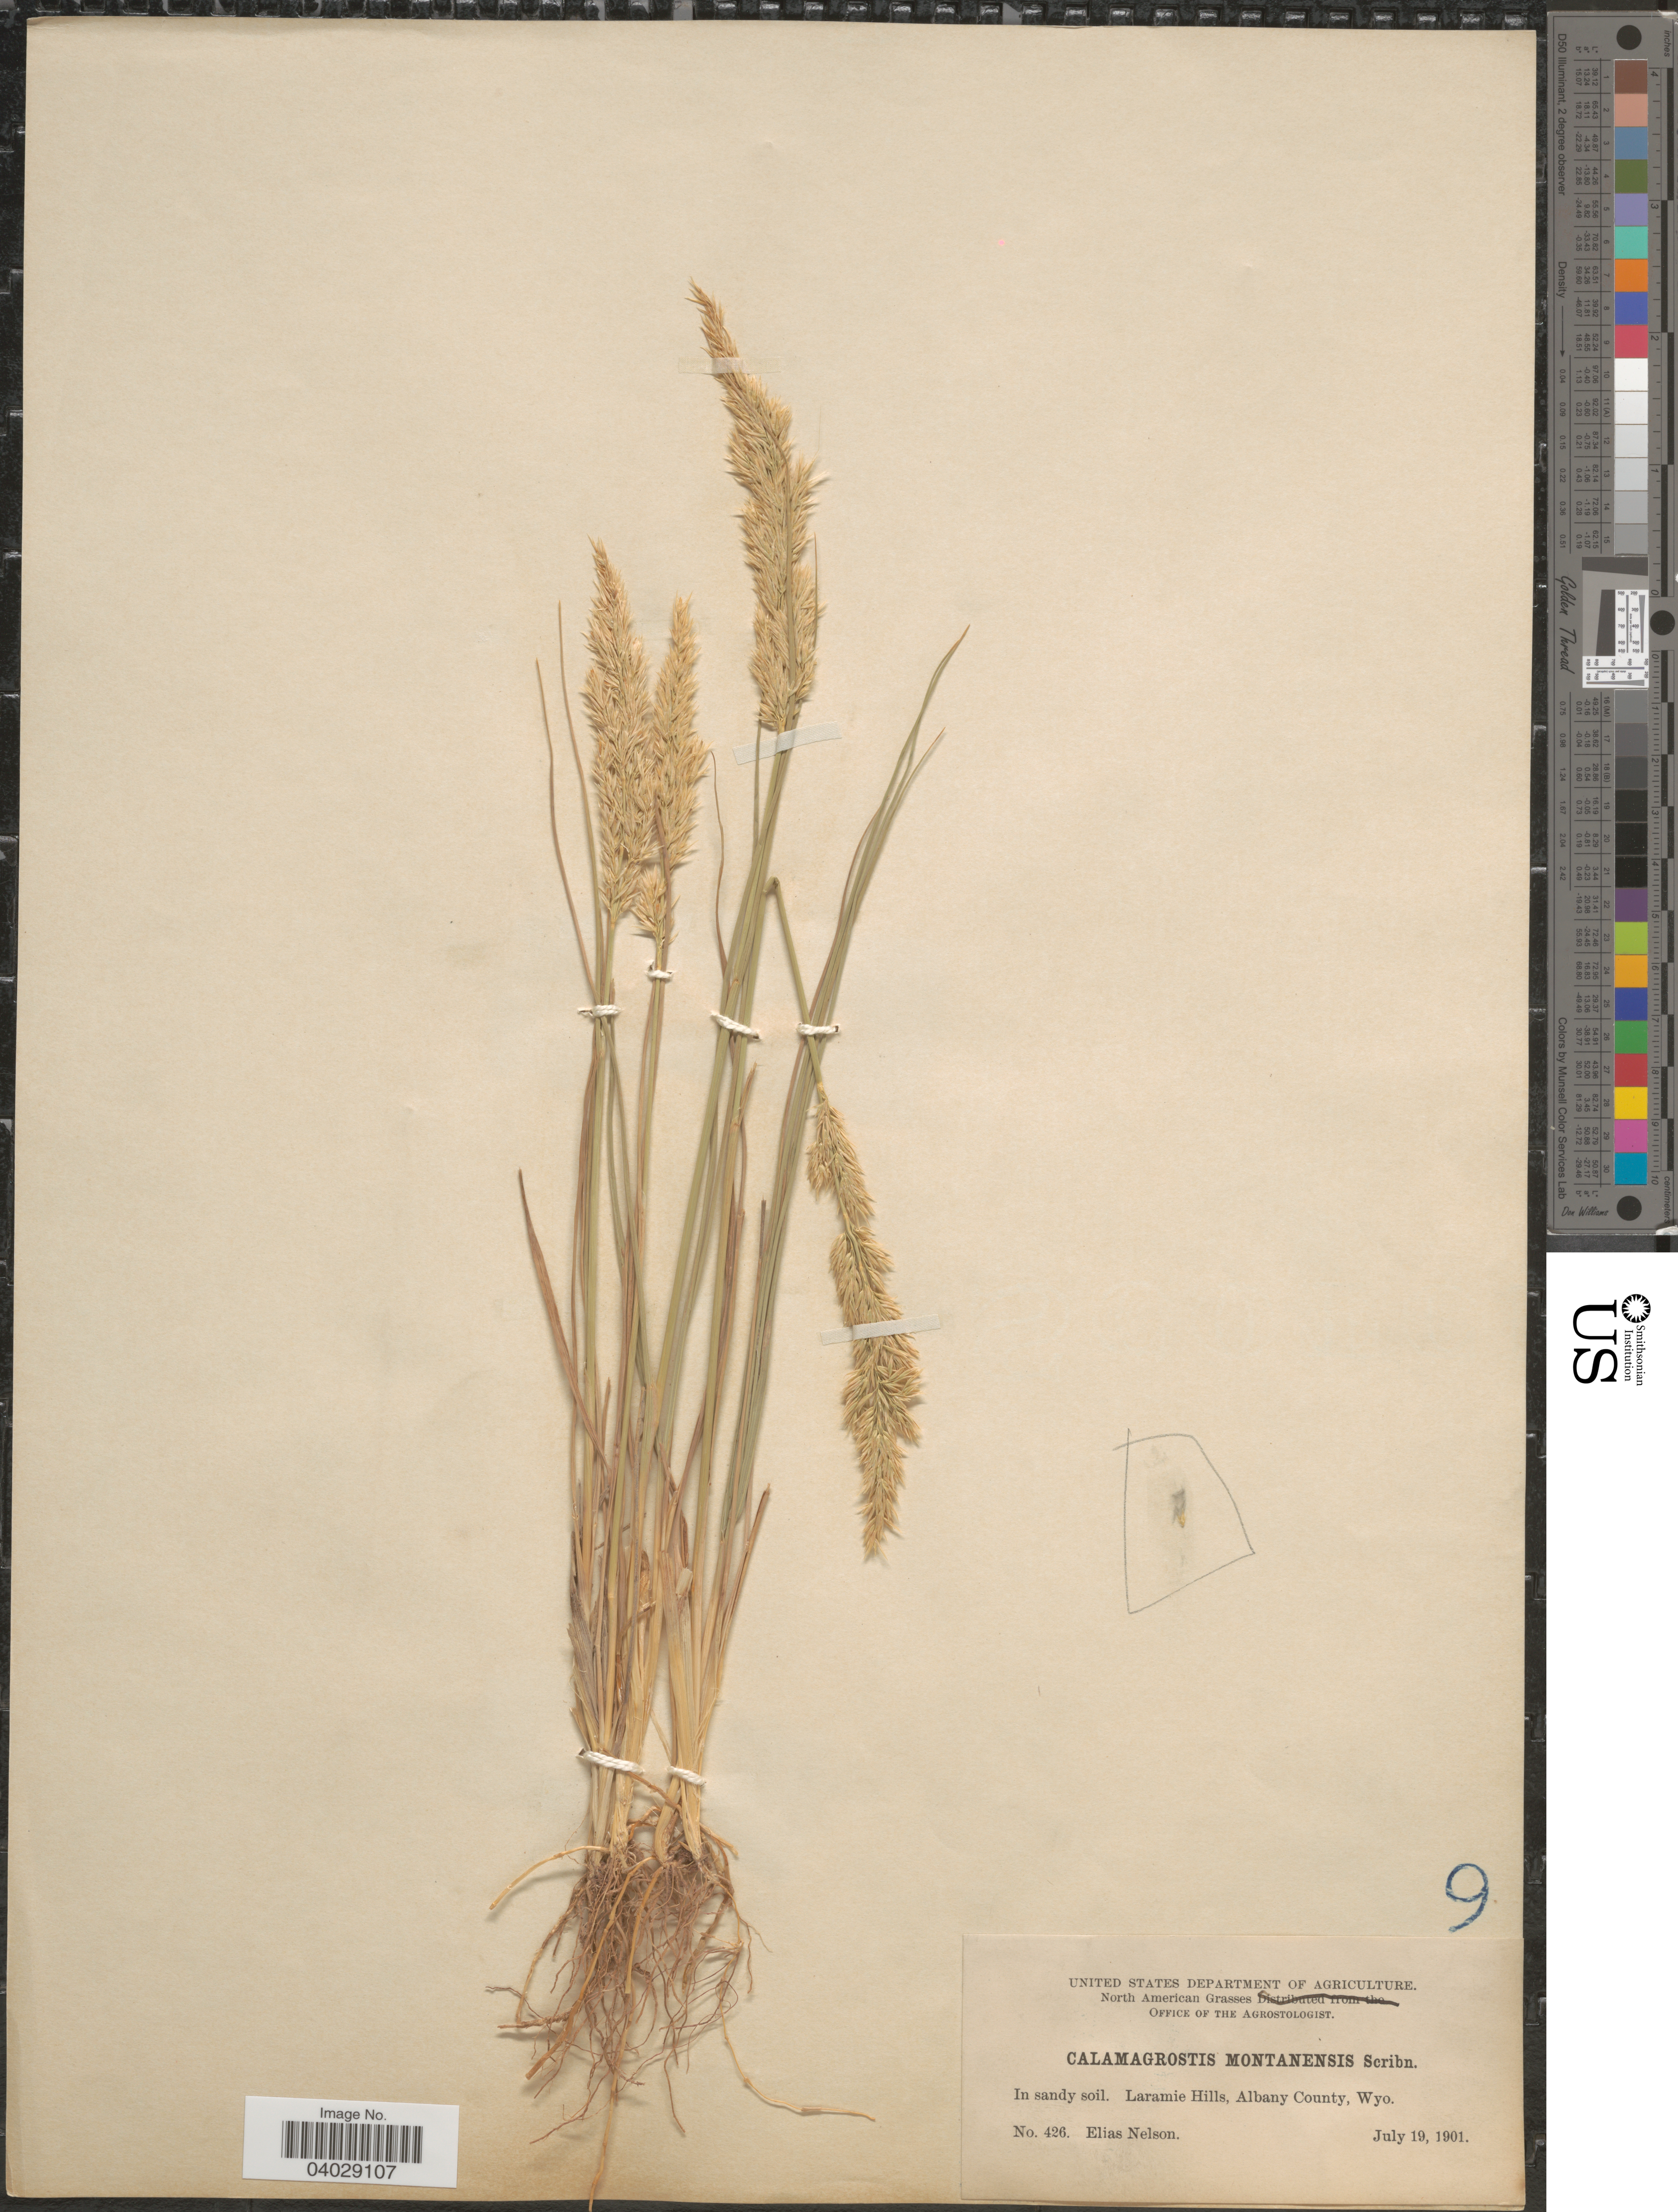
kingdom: Plantae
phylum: Tracheophyta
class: Liliopsida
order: Poales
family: Poaceae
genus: Calamagrostis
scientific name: Calamagrostis montanensis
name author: Scribn. ex Vasey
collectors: E. Nelson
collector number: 426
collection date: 1901-07-19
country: United States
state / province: Wyoming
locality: Laramie Hills, Albany County.